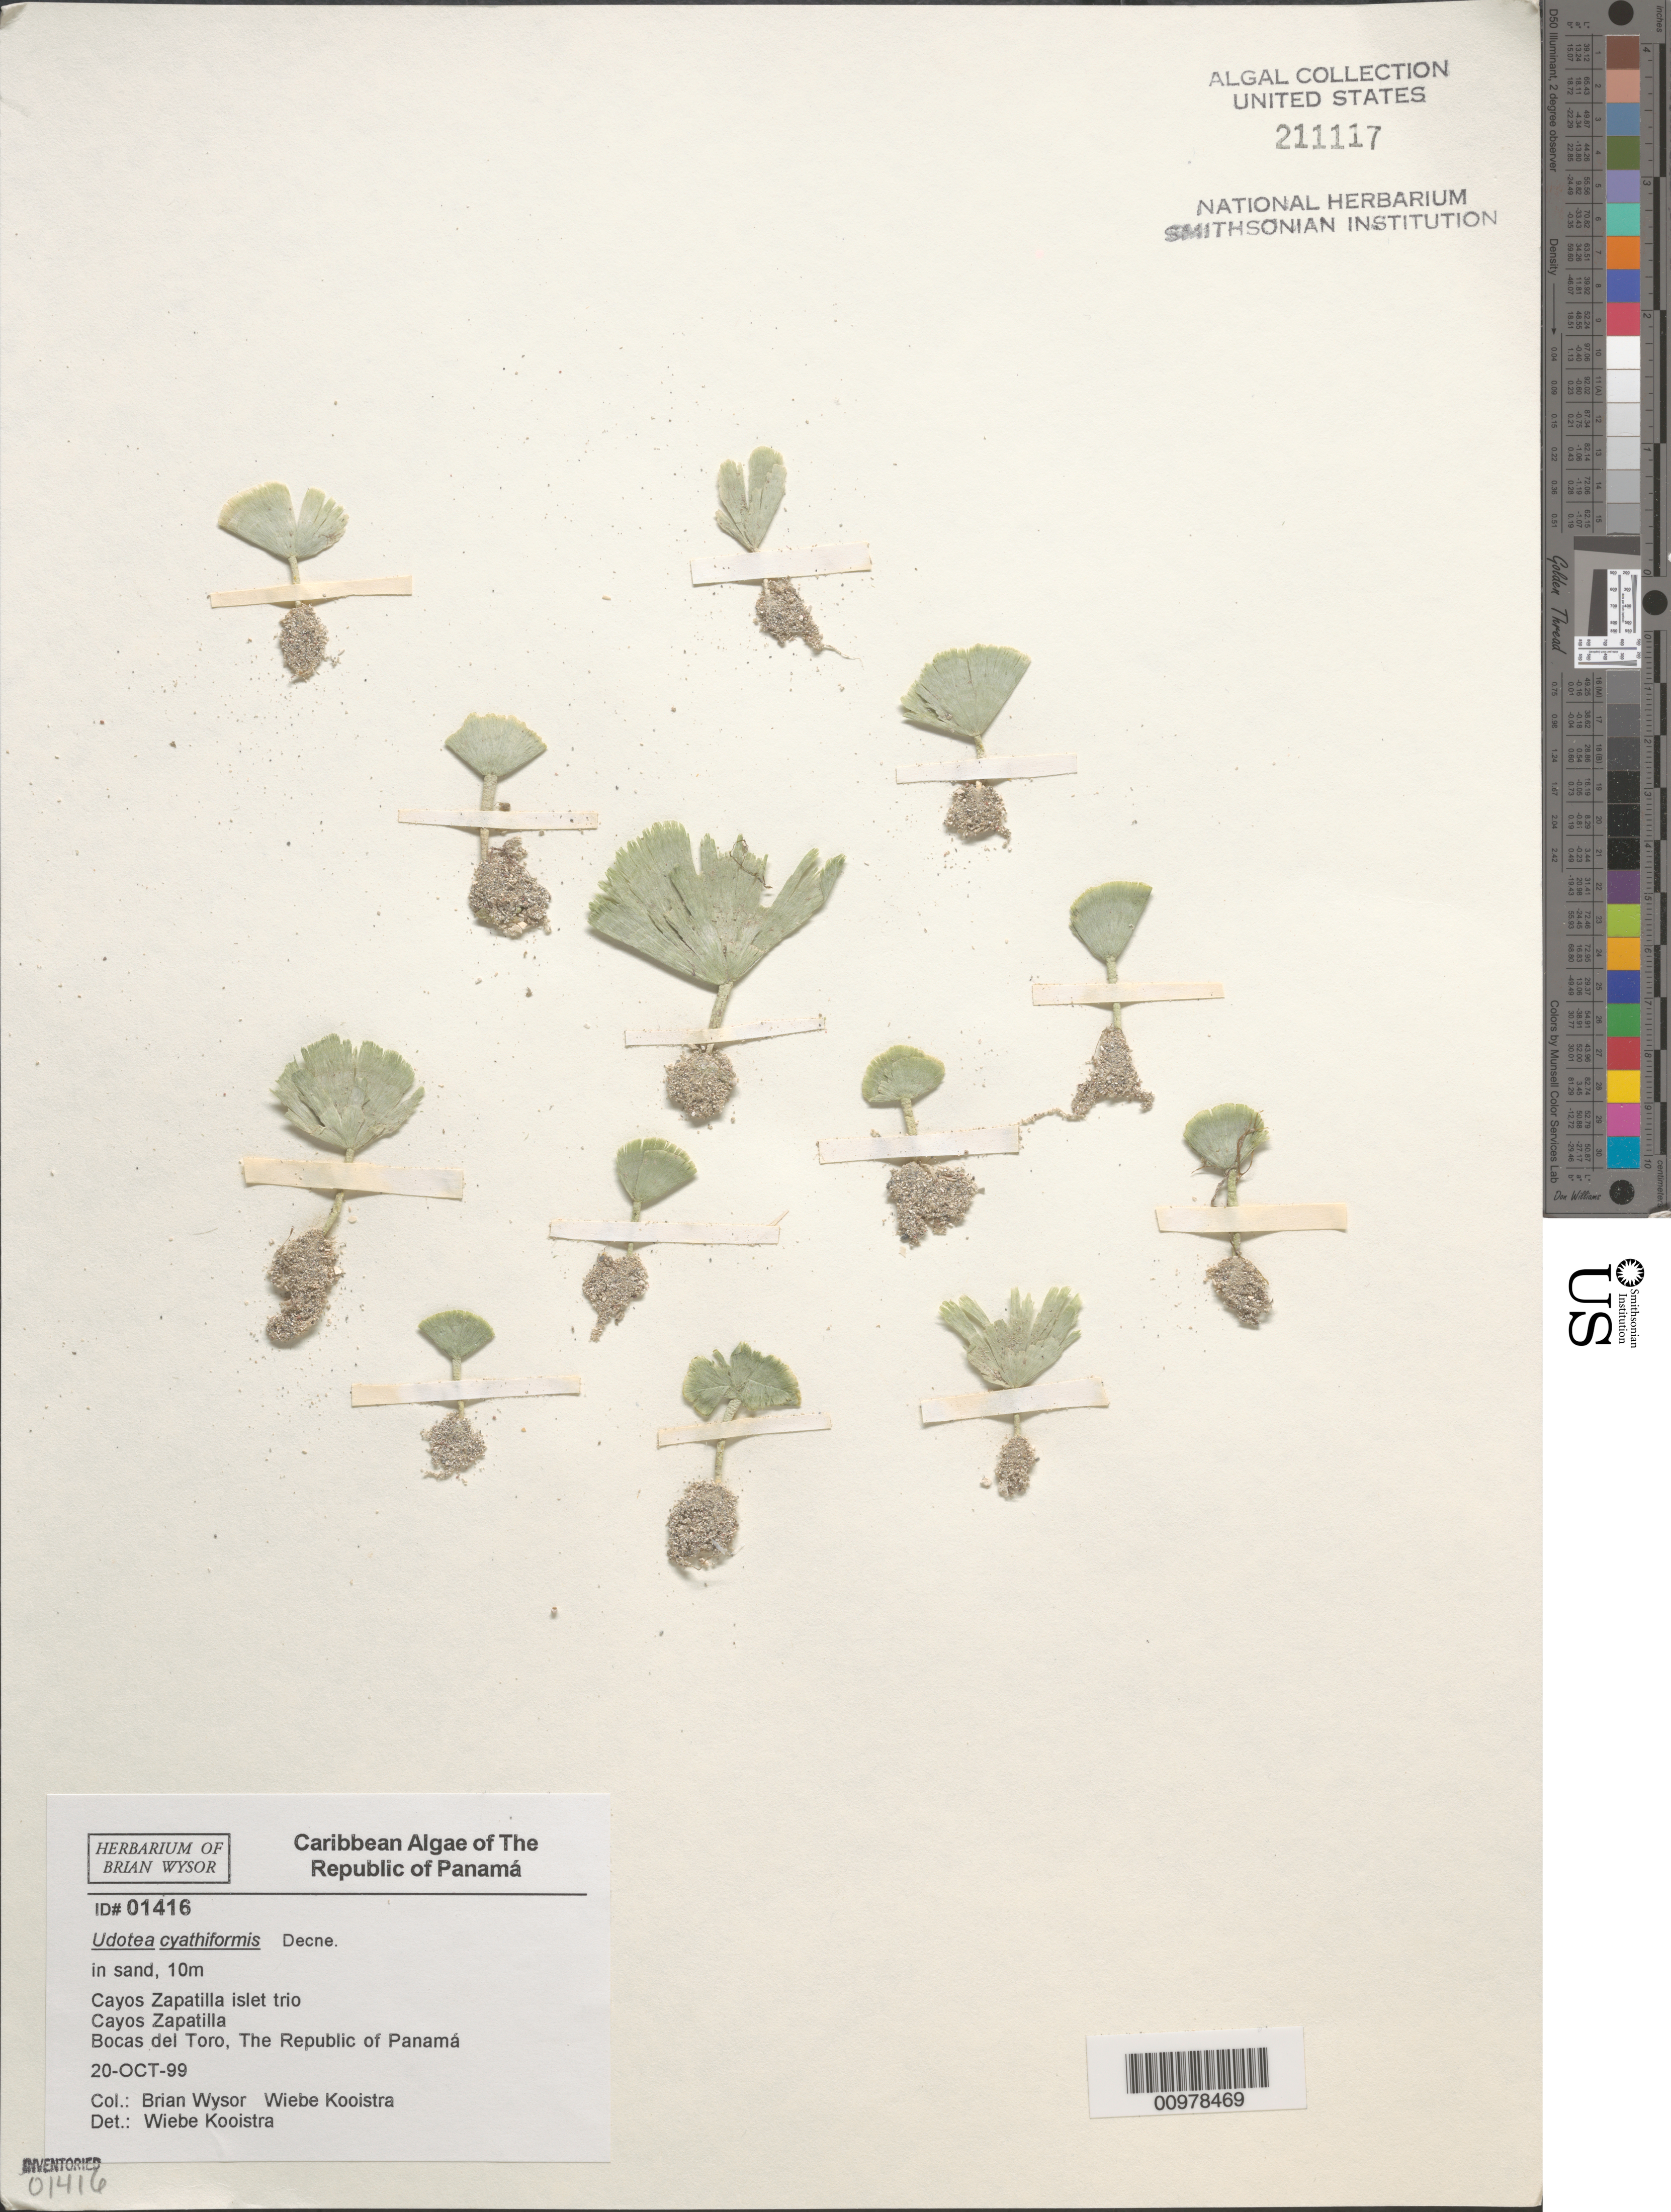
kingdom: Plantae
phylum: Chlorophyta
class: Ulvophyceae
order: Bryopsidales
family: Udoteaceae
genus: Udotea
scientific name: Udotea cyathiformis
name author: Decne.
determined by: Kooistra, Wiebe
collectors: B. Wysor & W. Kooistra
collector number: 01416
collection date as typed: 20 Oct 1999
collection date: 1999-10-20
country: Panama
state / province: Bocas del Toro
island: Cayos Zapatilla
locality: Islet trio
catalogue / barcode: US 211117